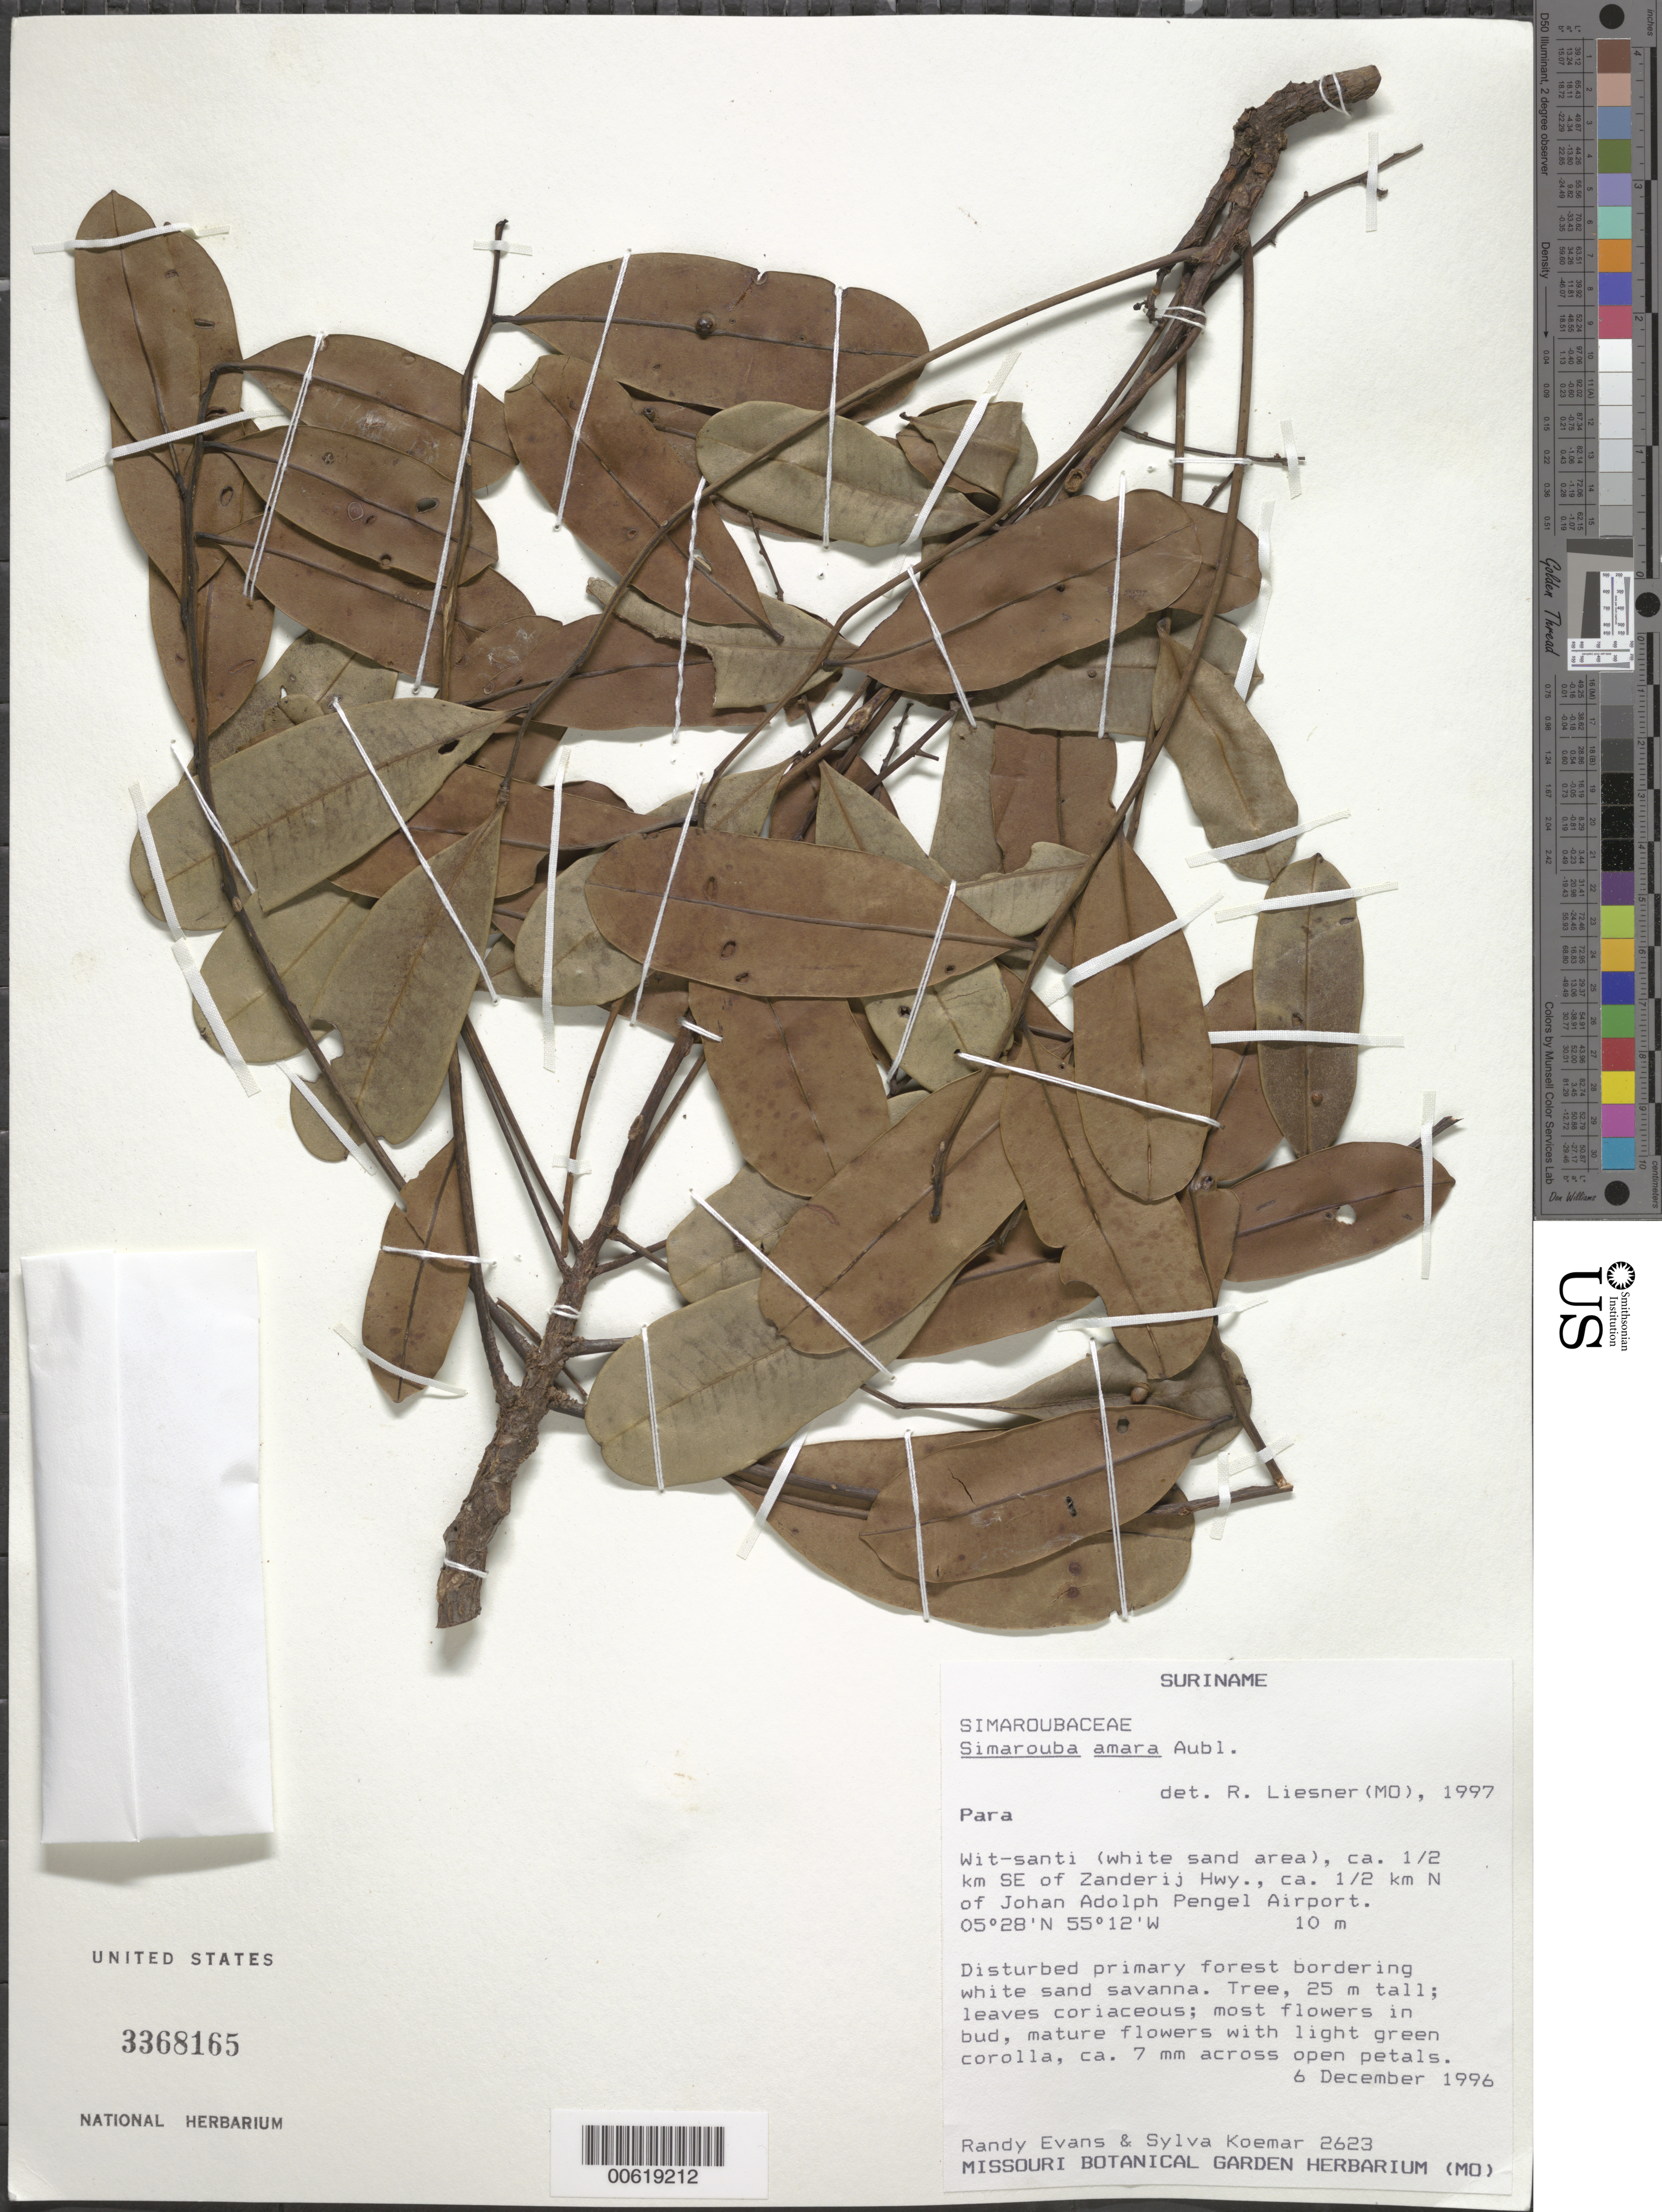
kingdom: Plantae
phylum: Tracheophyta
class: Magnoliopsida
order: Sapindales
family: Simaroubaceae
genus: Simarouba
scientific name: Simarouba amara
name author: Aubl.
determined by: Liesner, R. L.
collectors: R. Evans & S. Koemar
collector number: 2623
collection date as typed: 6-Dec-96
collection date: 1996-12-06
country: Suriname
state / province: Para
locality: Wit-santi, 0.5 km SE of Zanderij Hwy., 0.5 km N of Johan Adolph Pengel Airport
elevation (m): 10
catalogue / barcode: US 3368165